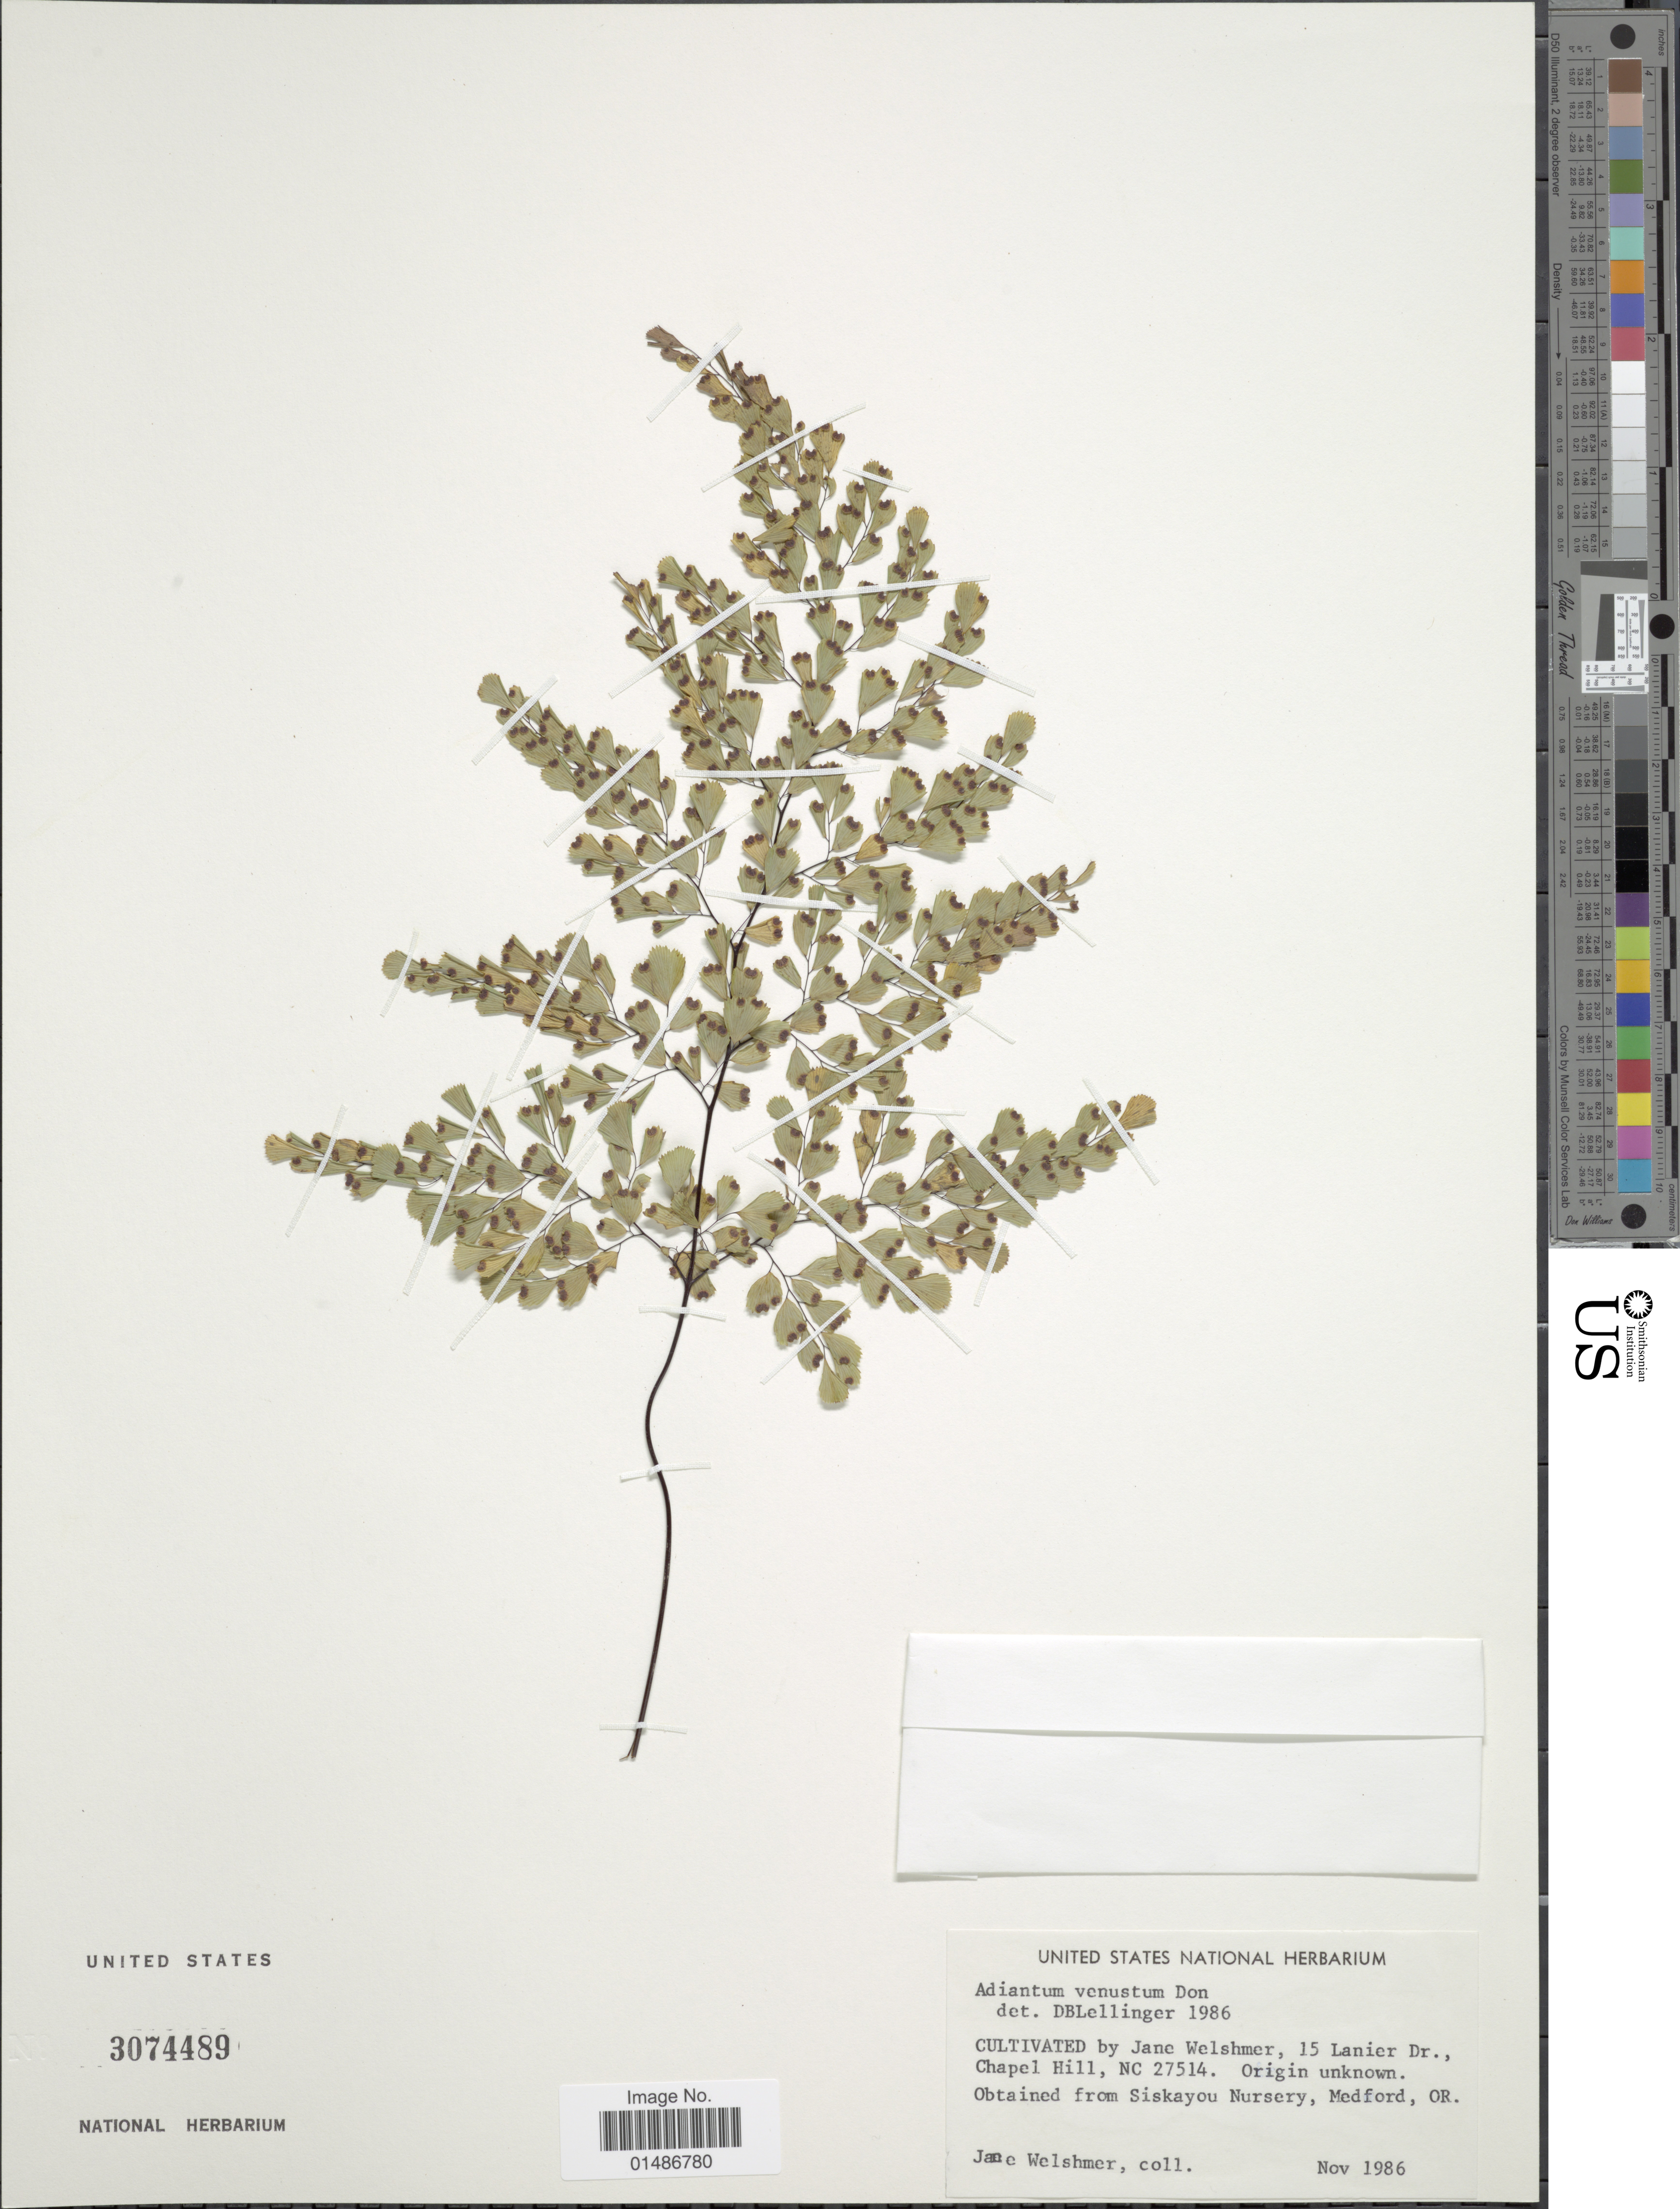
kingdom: Plantae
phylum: Tracheophyta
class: Polypodiopsida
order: Polypodiales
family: Pteridaceae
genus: Adiantum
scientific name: Adiantum venustum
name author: D. Don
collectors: J. Welshmer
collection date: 1986-11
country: United States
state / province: North Carolina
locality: Cultivated by Jane Welshmer, 15 Lanier Dr., Chapel Hill, NC 27514.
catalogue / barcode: US 3074489